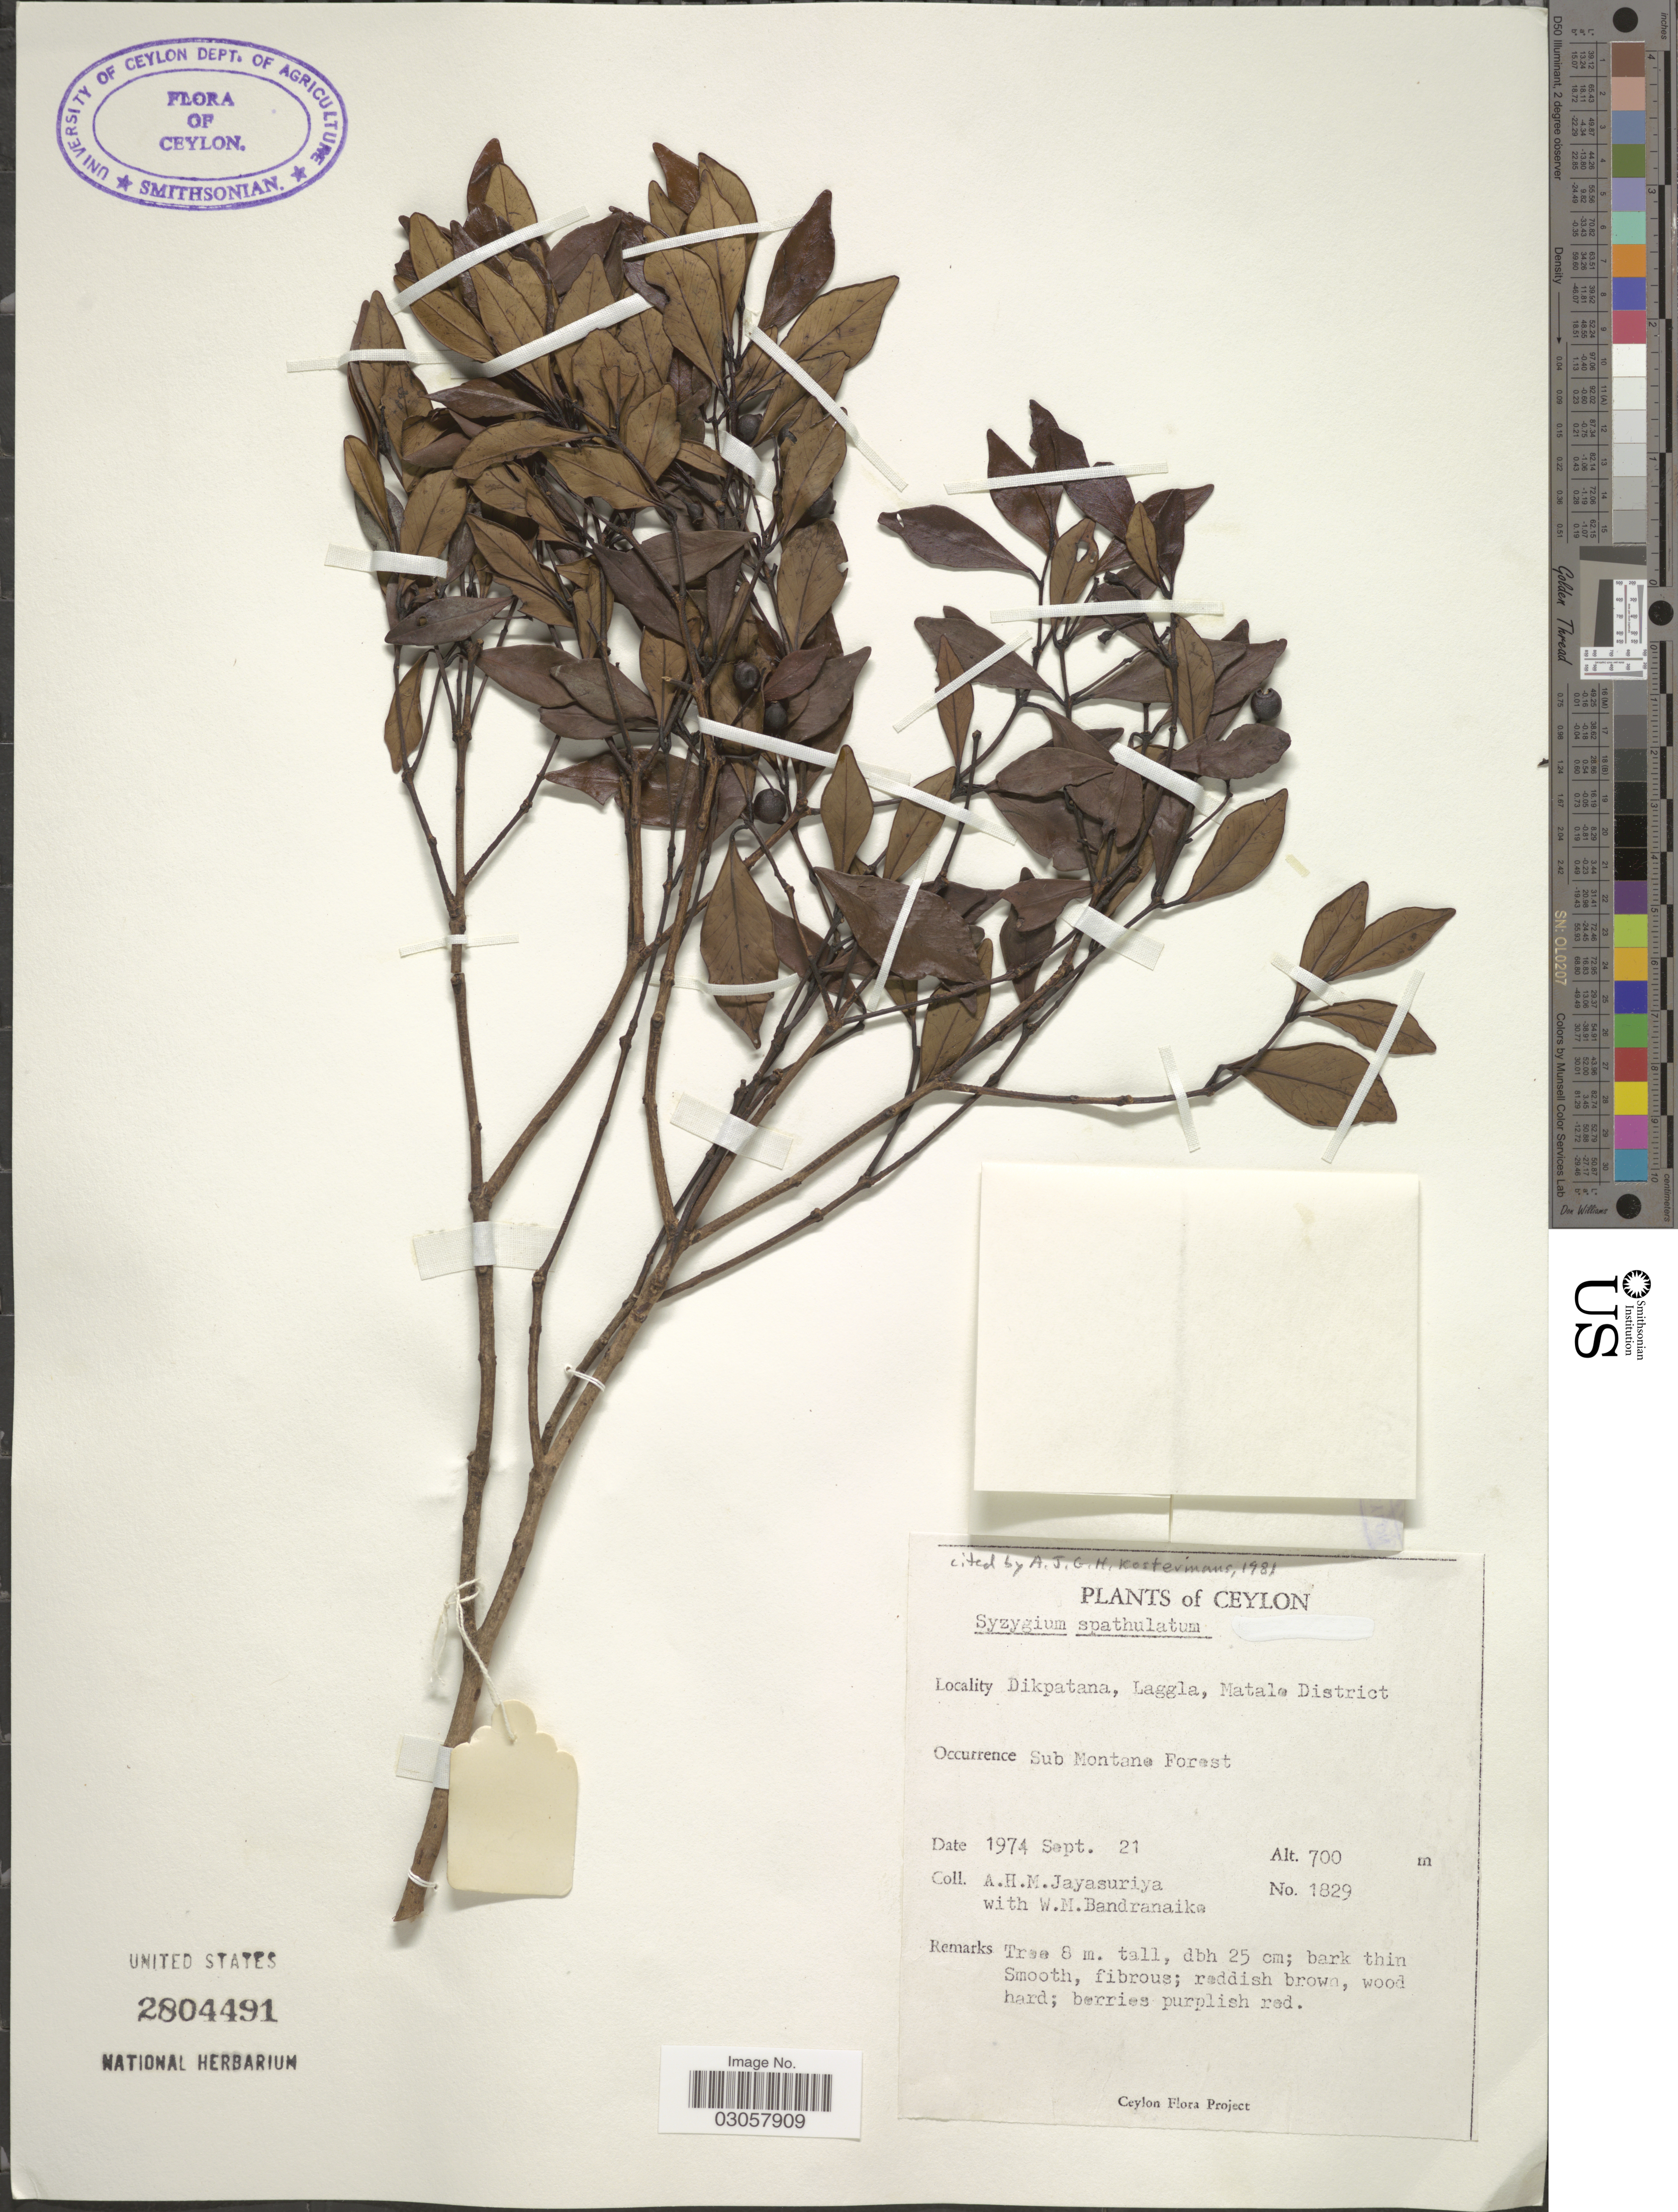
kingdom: Plantae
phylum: Tracheophyta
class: Magnoliopsida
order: Myrtales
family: Myrtaceae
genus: Syzygium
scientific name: Syzygium spathulatum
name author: Thwaites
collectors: A. H. Jayasuriya & W. Bandranaike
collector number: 1829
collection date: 1974-09-21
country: Sri Lanka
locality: Ceylon. Dikpatana, Laggla, Matale District.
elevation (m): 700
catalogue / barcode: US 2804491